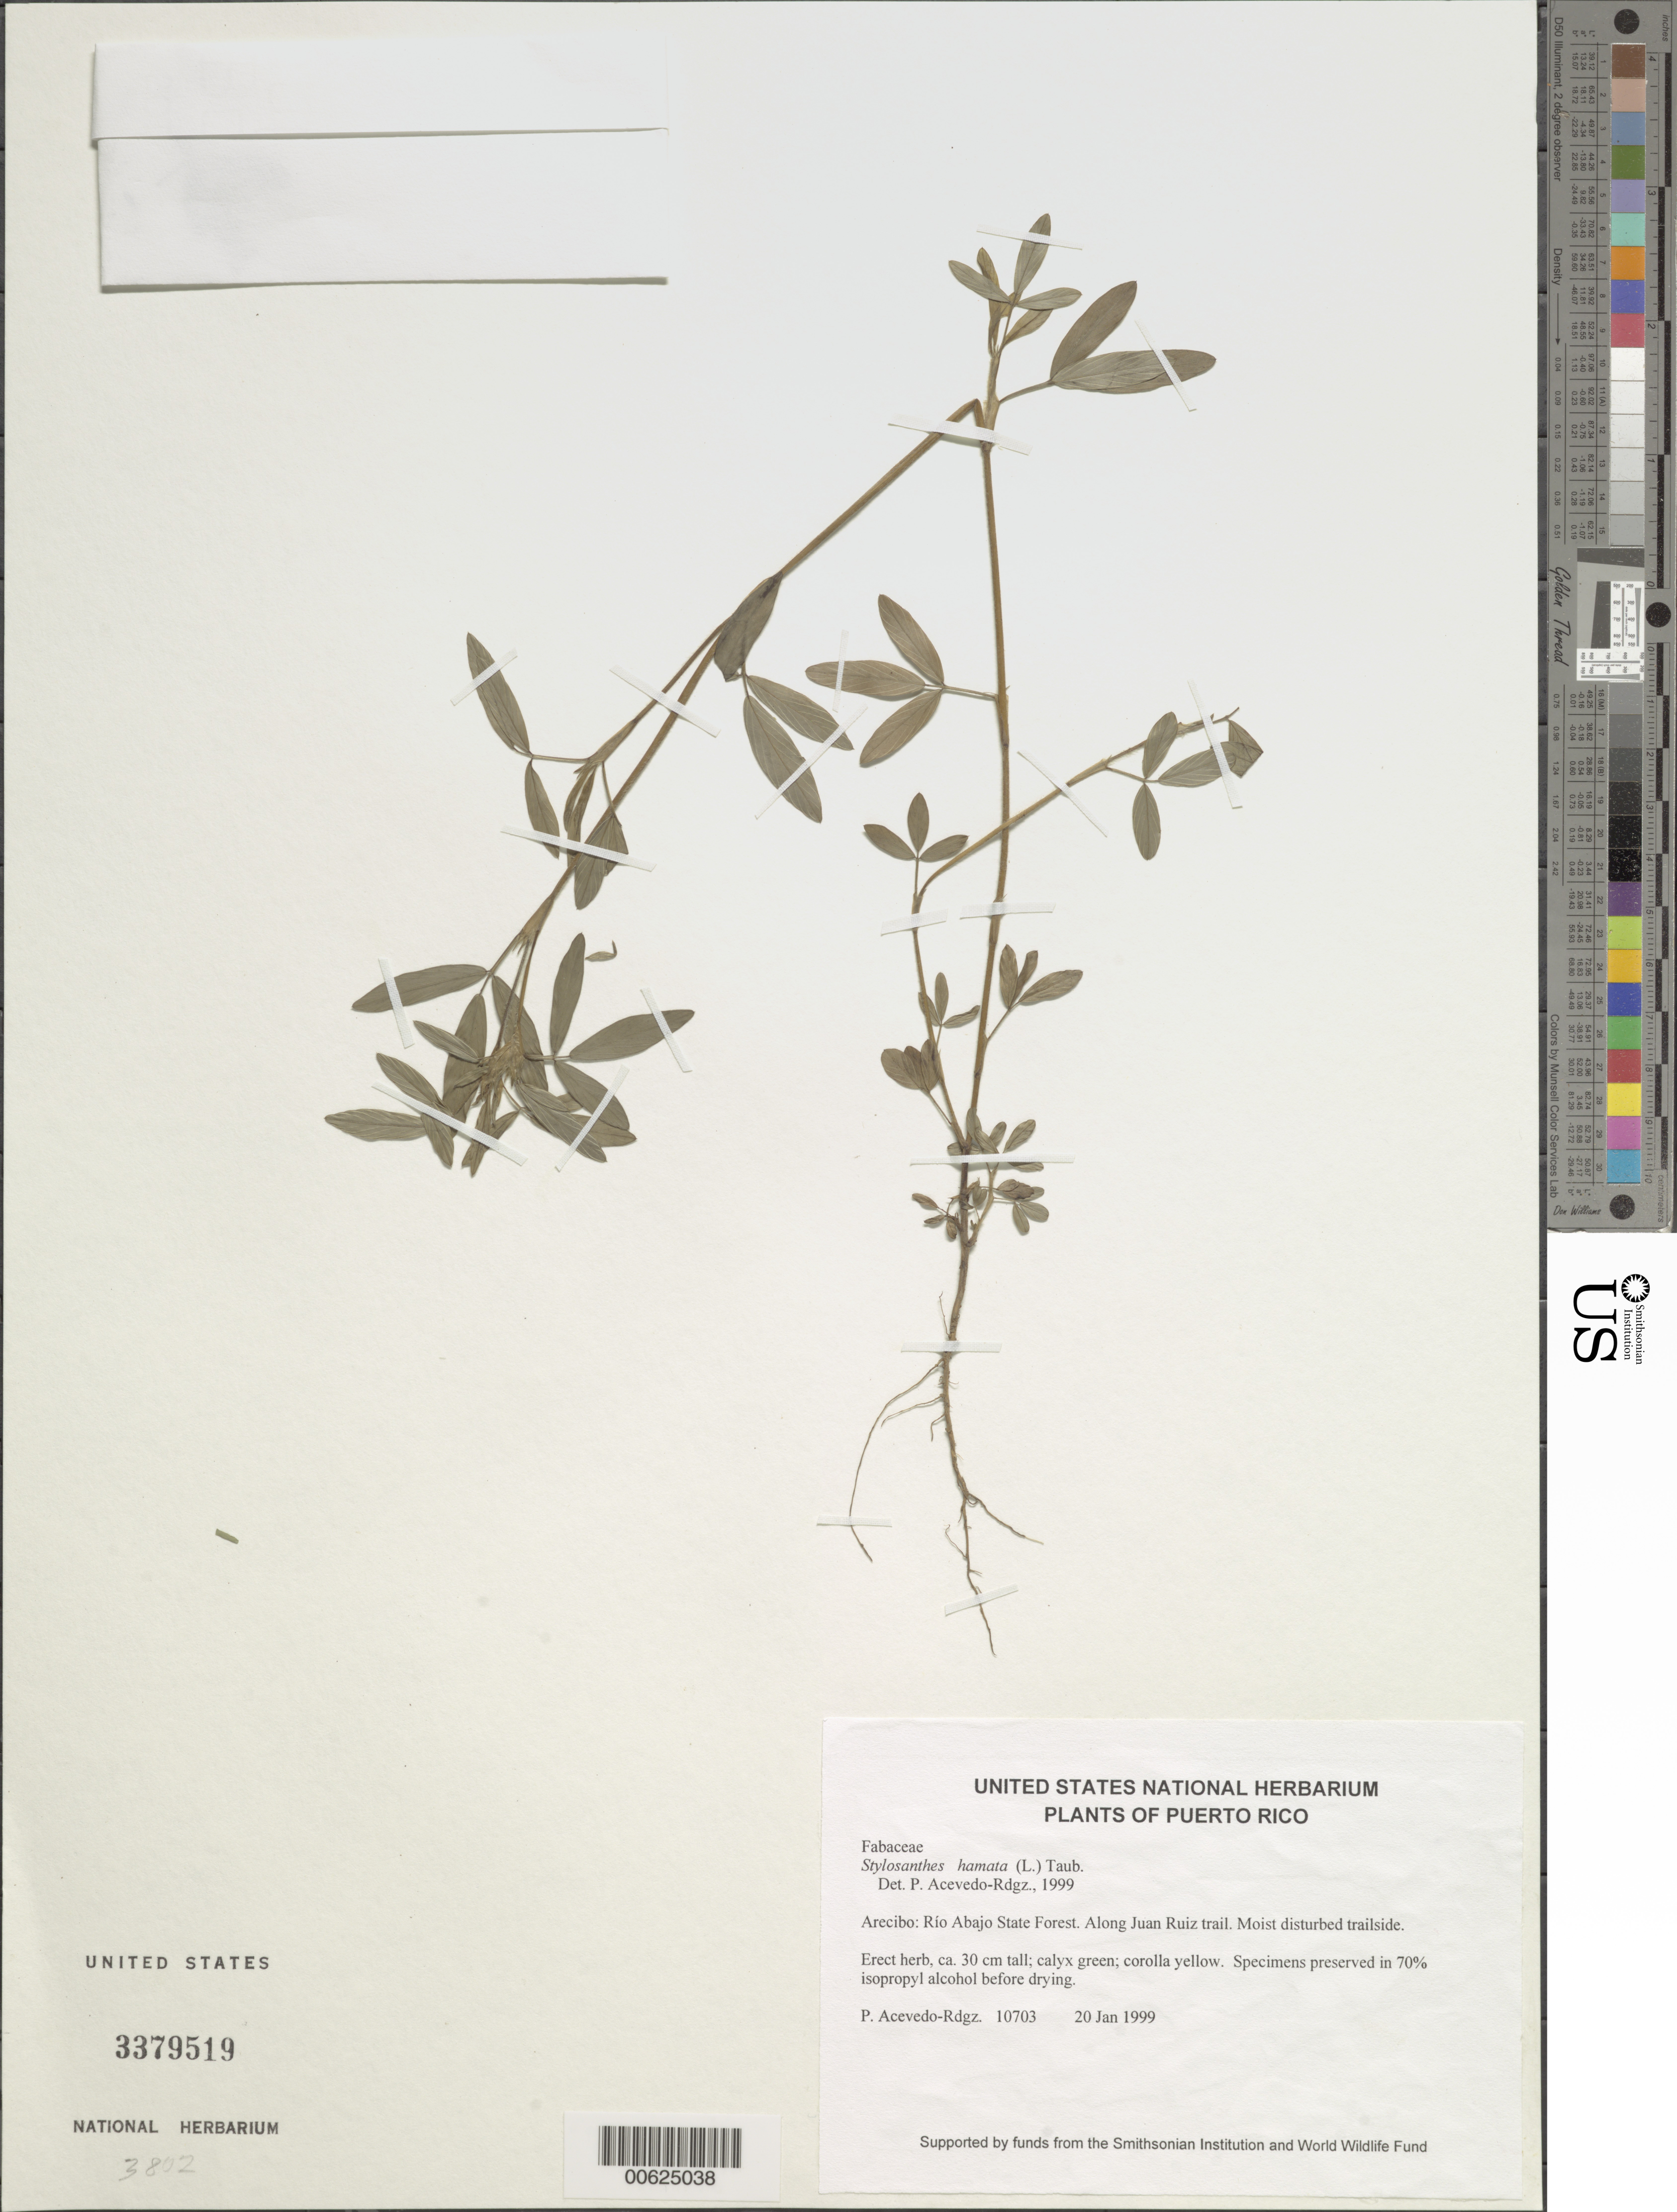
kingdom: Plantae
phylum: Tracheophyta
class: Magnoliopsida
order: Fabales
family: Fabaceae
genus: Stylosanthes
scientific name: Stylosanthes hamata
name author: (L.) Taub.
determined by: Acevedo-Rodríguez, P., (BOT), Smithsonian Institution - National Museum of Natural History (UNITED STATES)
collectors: P. Acevedo-Rodr.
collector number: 10703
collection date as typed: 20 Jan 1999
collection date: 1999-01-20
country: Puerto Rico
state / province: Arecibo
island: Puerto Rico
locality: Arecibo; Río Abajo State Forest. Along Juan Ruiz trail.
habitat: Moist disturbed trailside.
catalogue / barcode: US 3379519